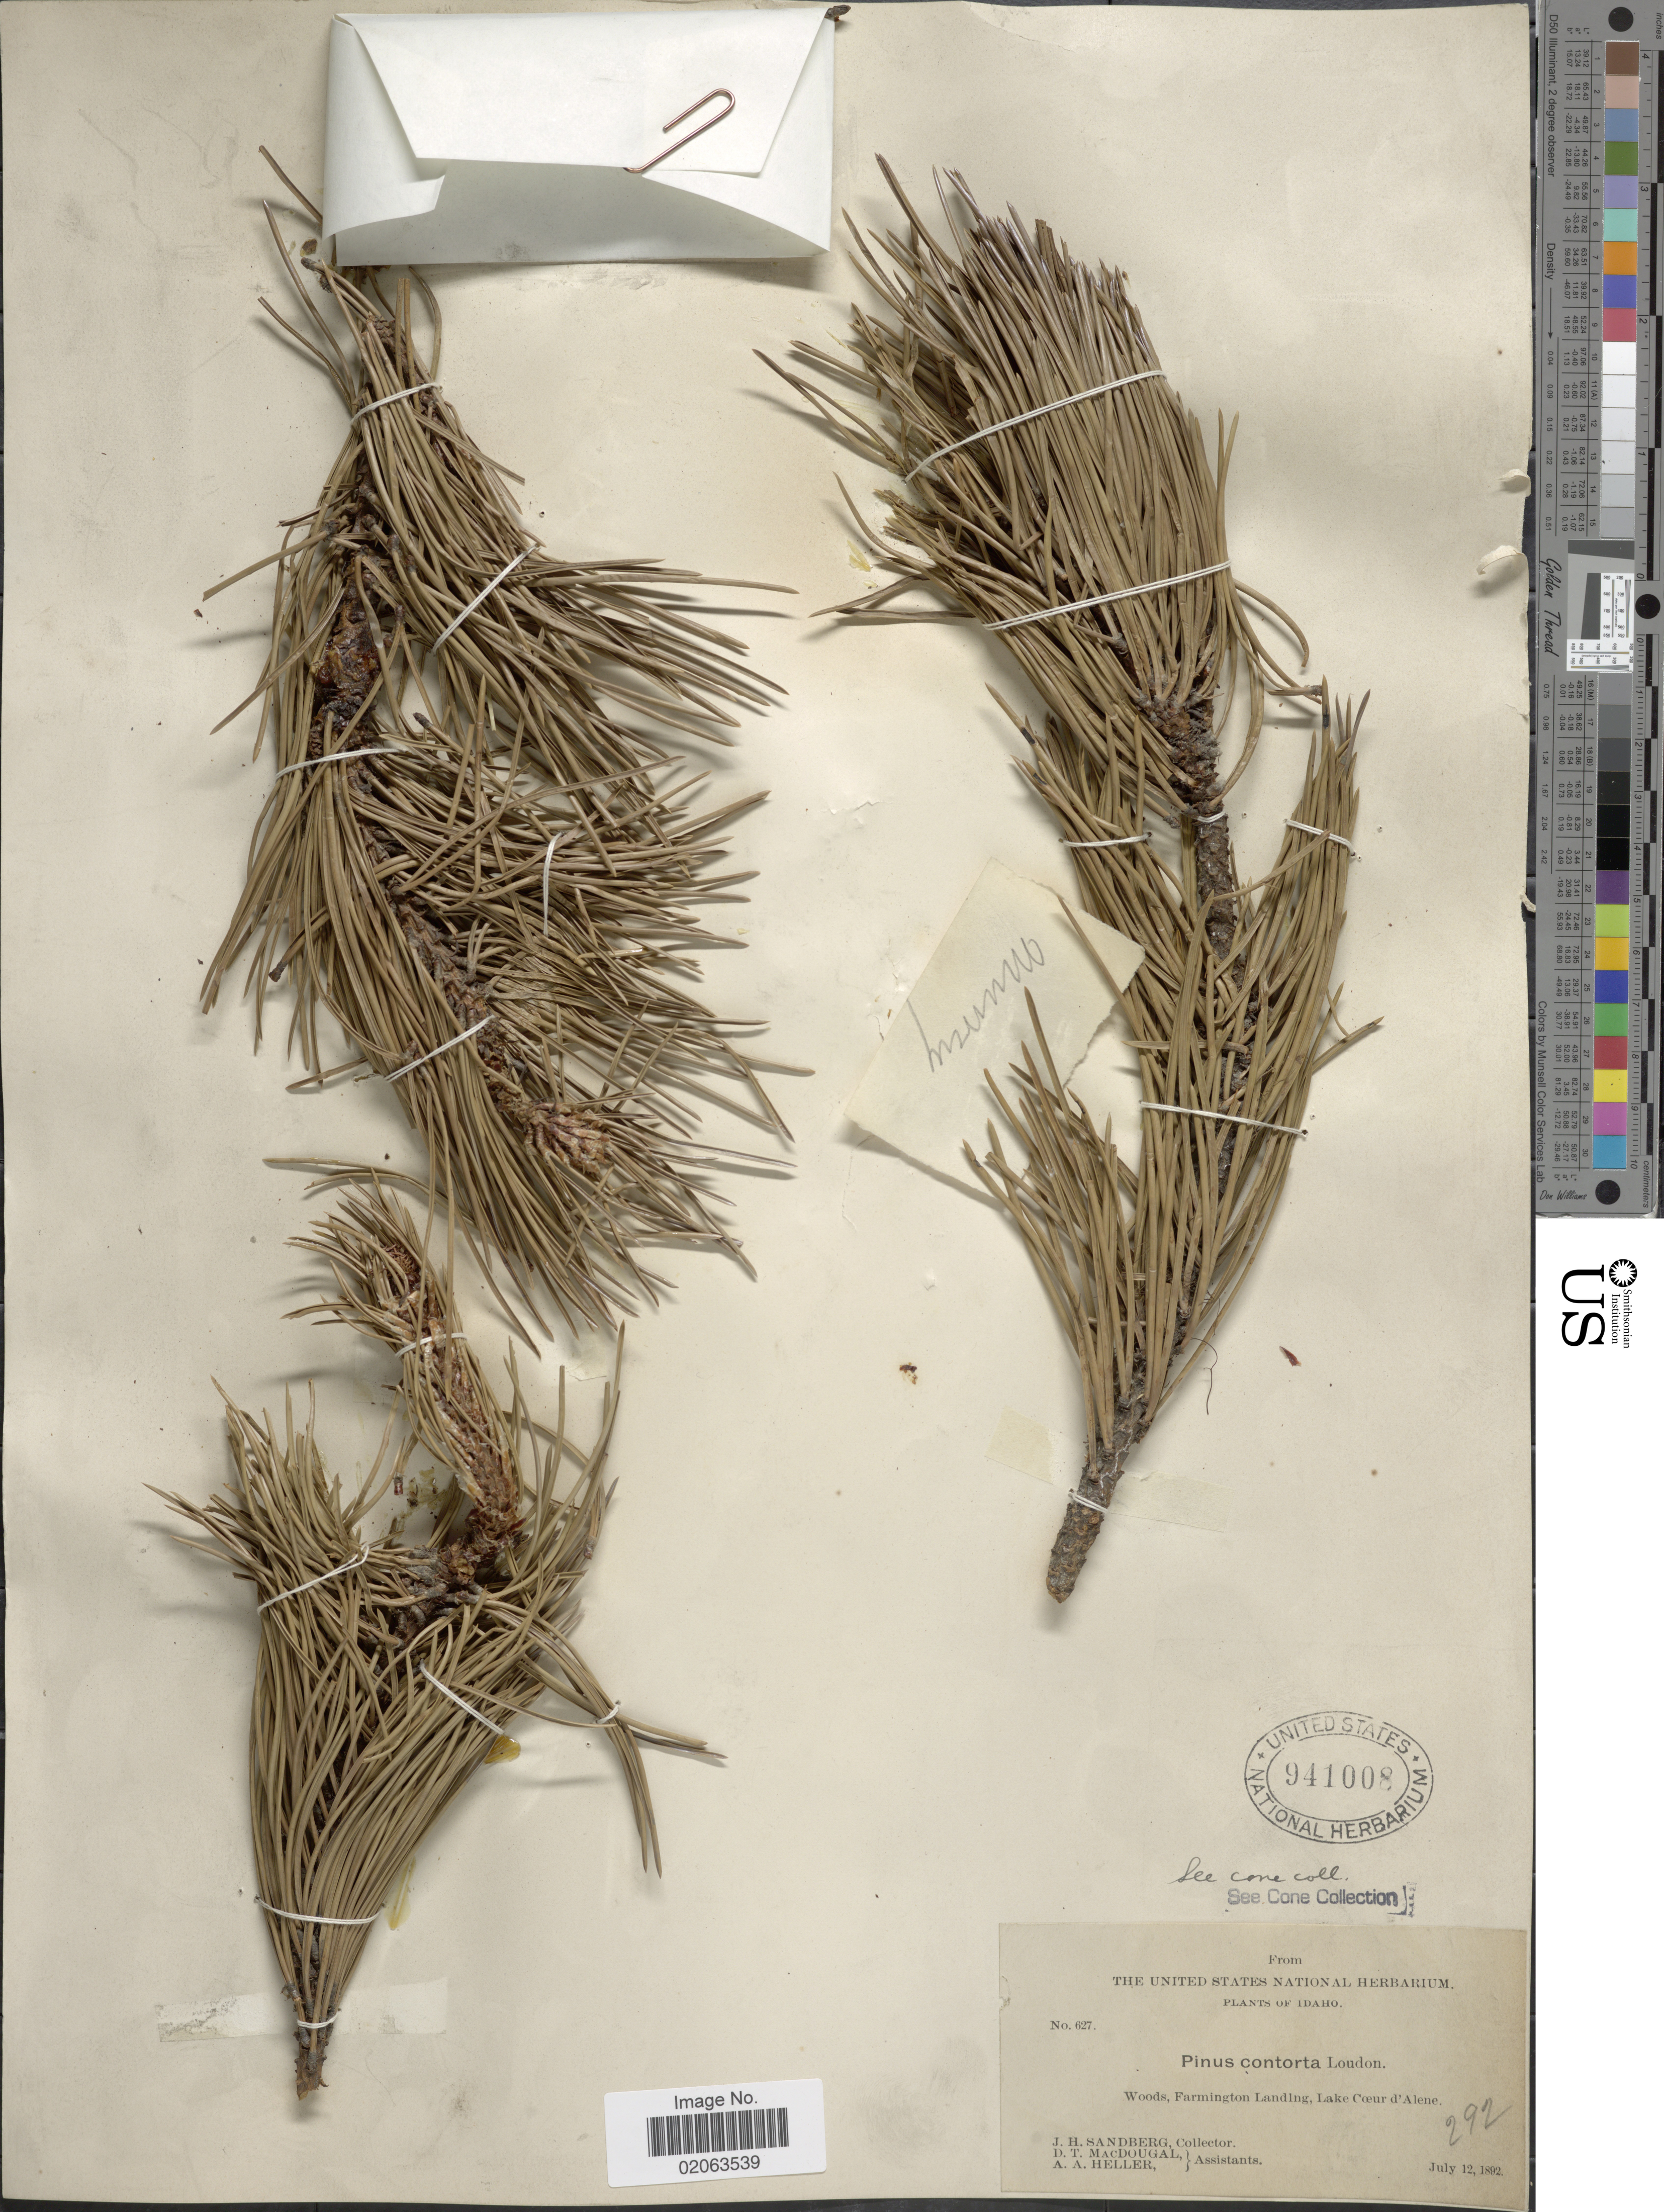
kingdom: Plantae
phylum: Tracheophyta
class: Pinopsida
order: Pinales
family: Pinaceae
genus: Pinus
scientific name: Pinus contorta var. latifolia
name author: Engelm. ex S. Watson in C. King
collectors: J. H. Sandberg, D. T. MacDougal & A. A. Heller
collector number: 627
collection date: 1892-07-12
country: United States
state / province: Idaho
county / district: Kootenai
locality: Woods, Farmington Landing, Lake Coeur d'Alene.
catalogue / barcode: US 941008